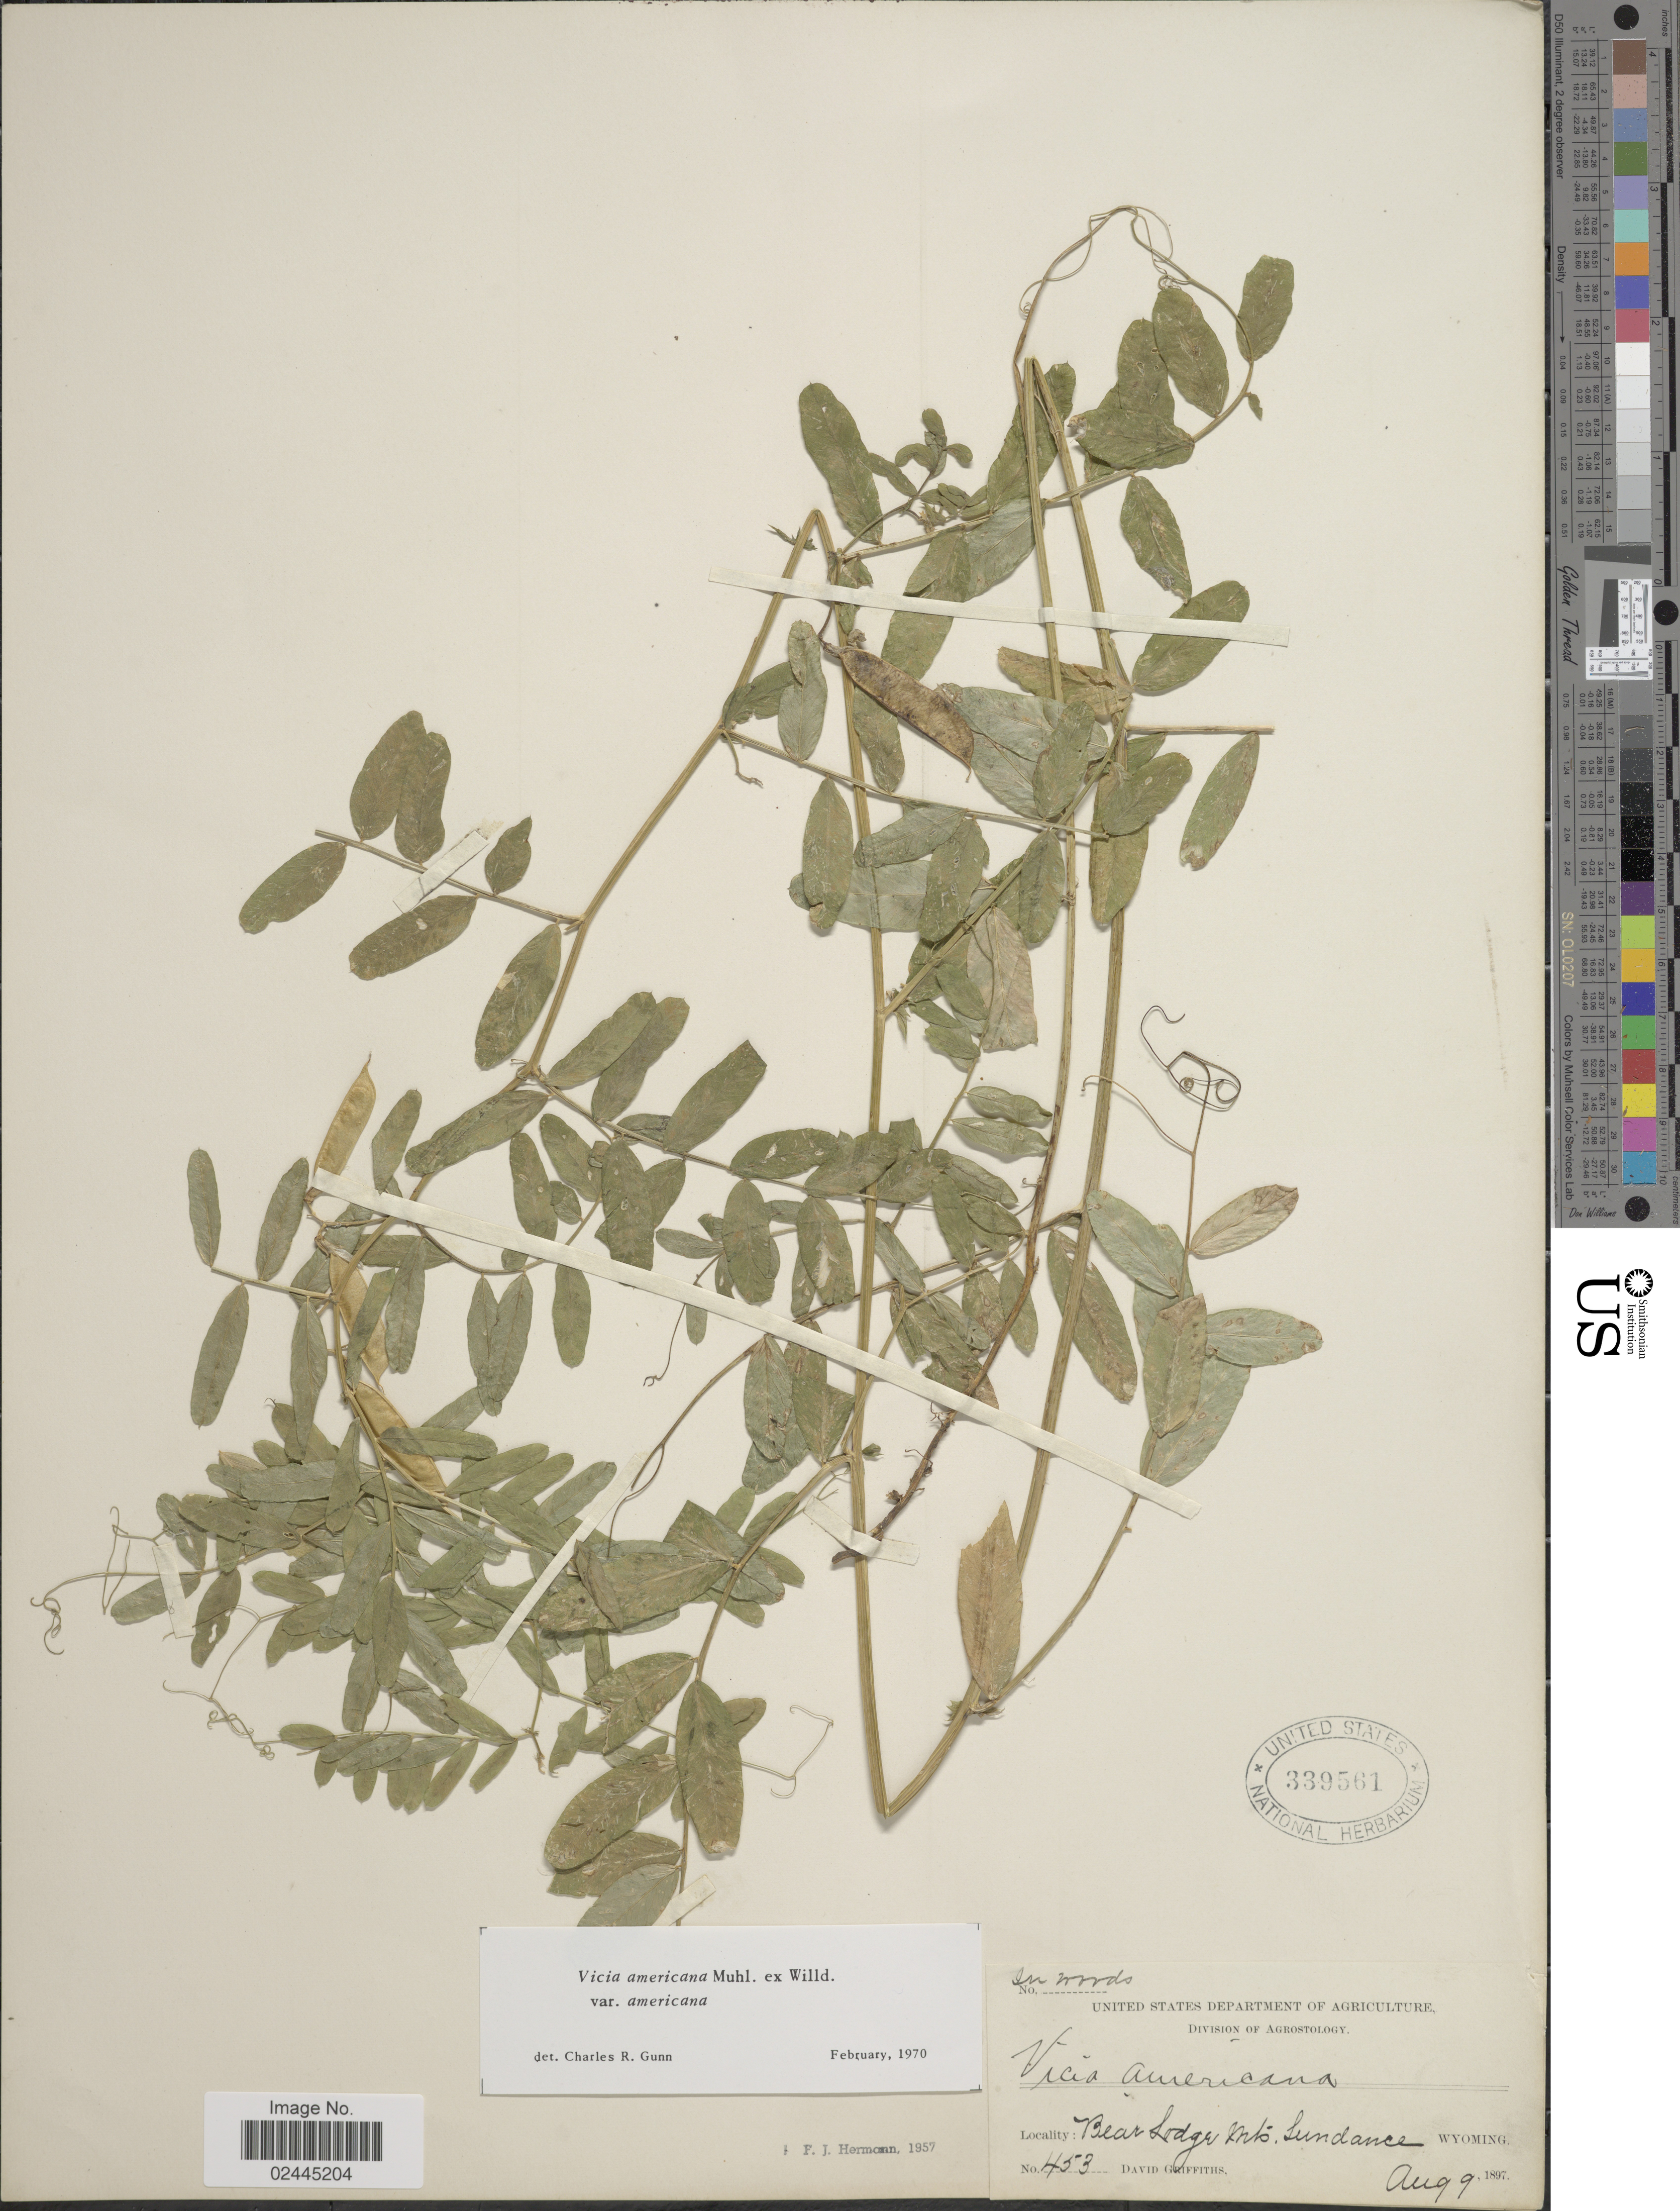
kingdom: Plantae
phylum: Tracheophyta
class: Magnoliopsida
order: Fabales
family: Fabaceae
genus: Vicia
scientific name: Vicia americana var. americana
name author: Muhl. ex Willd.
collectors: D. Griffiths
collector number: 453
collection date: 1897-08-09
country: United States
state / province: Wyoming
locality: Bear Lodge Mts. Sundance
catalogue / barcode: US 339561